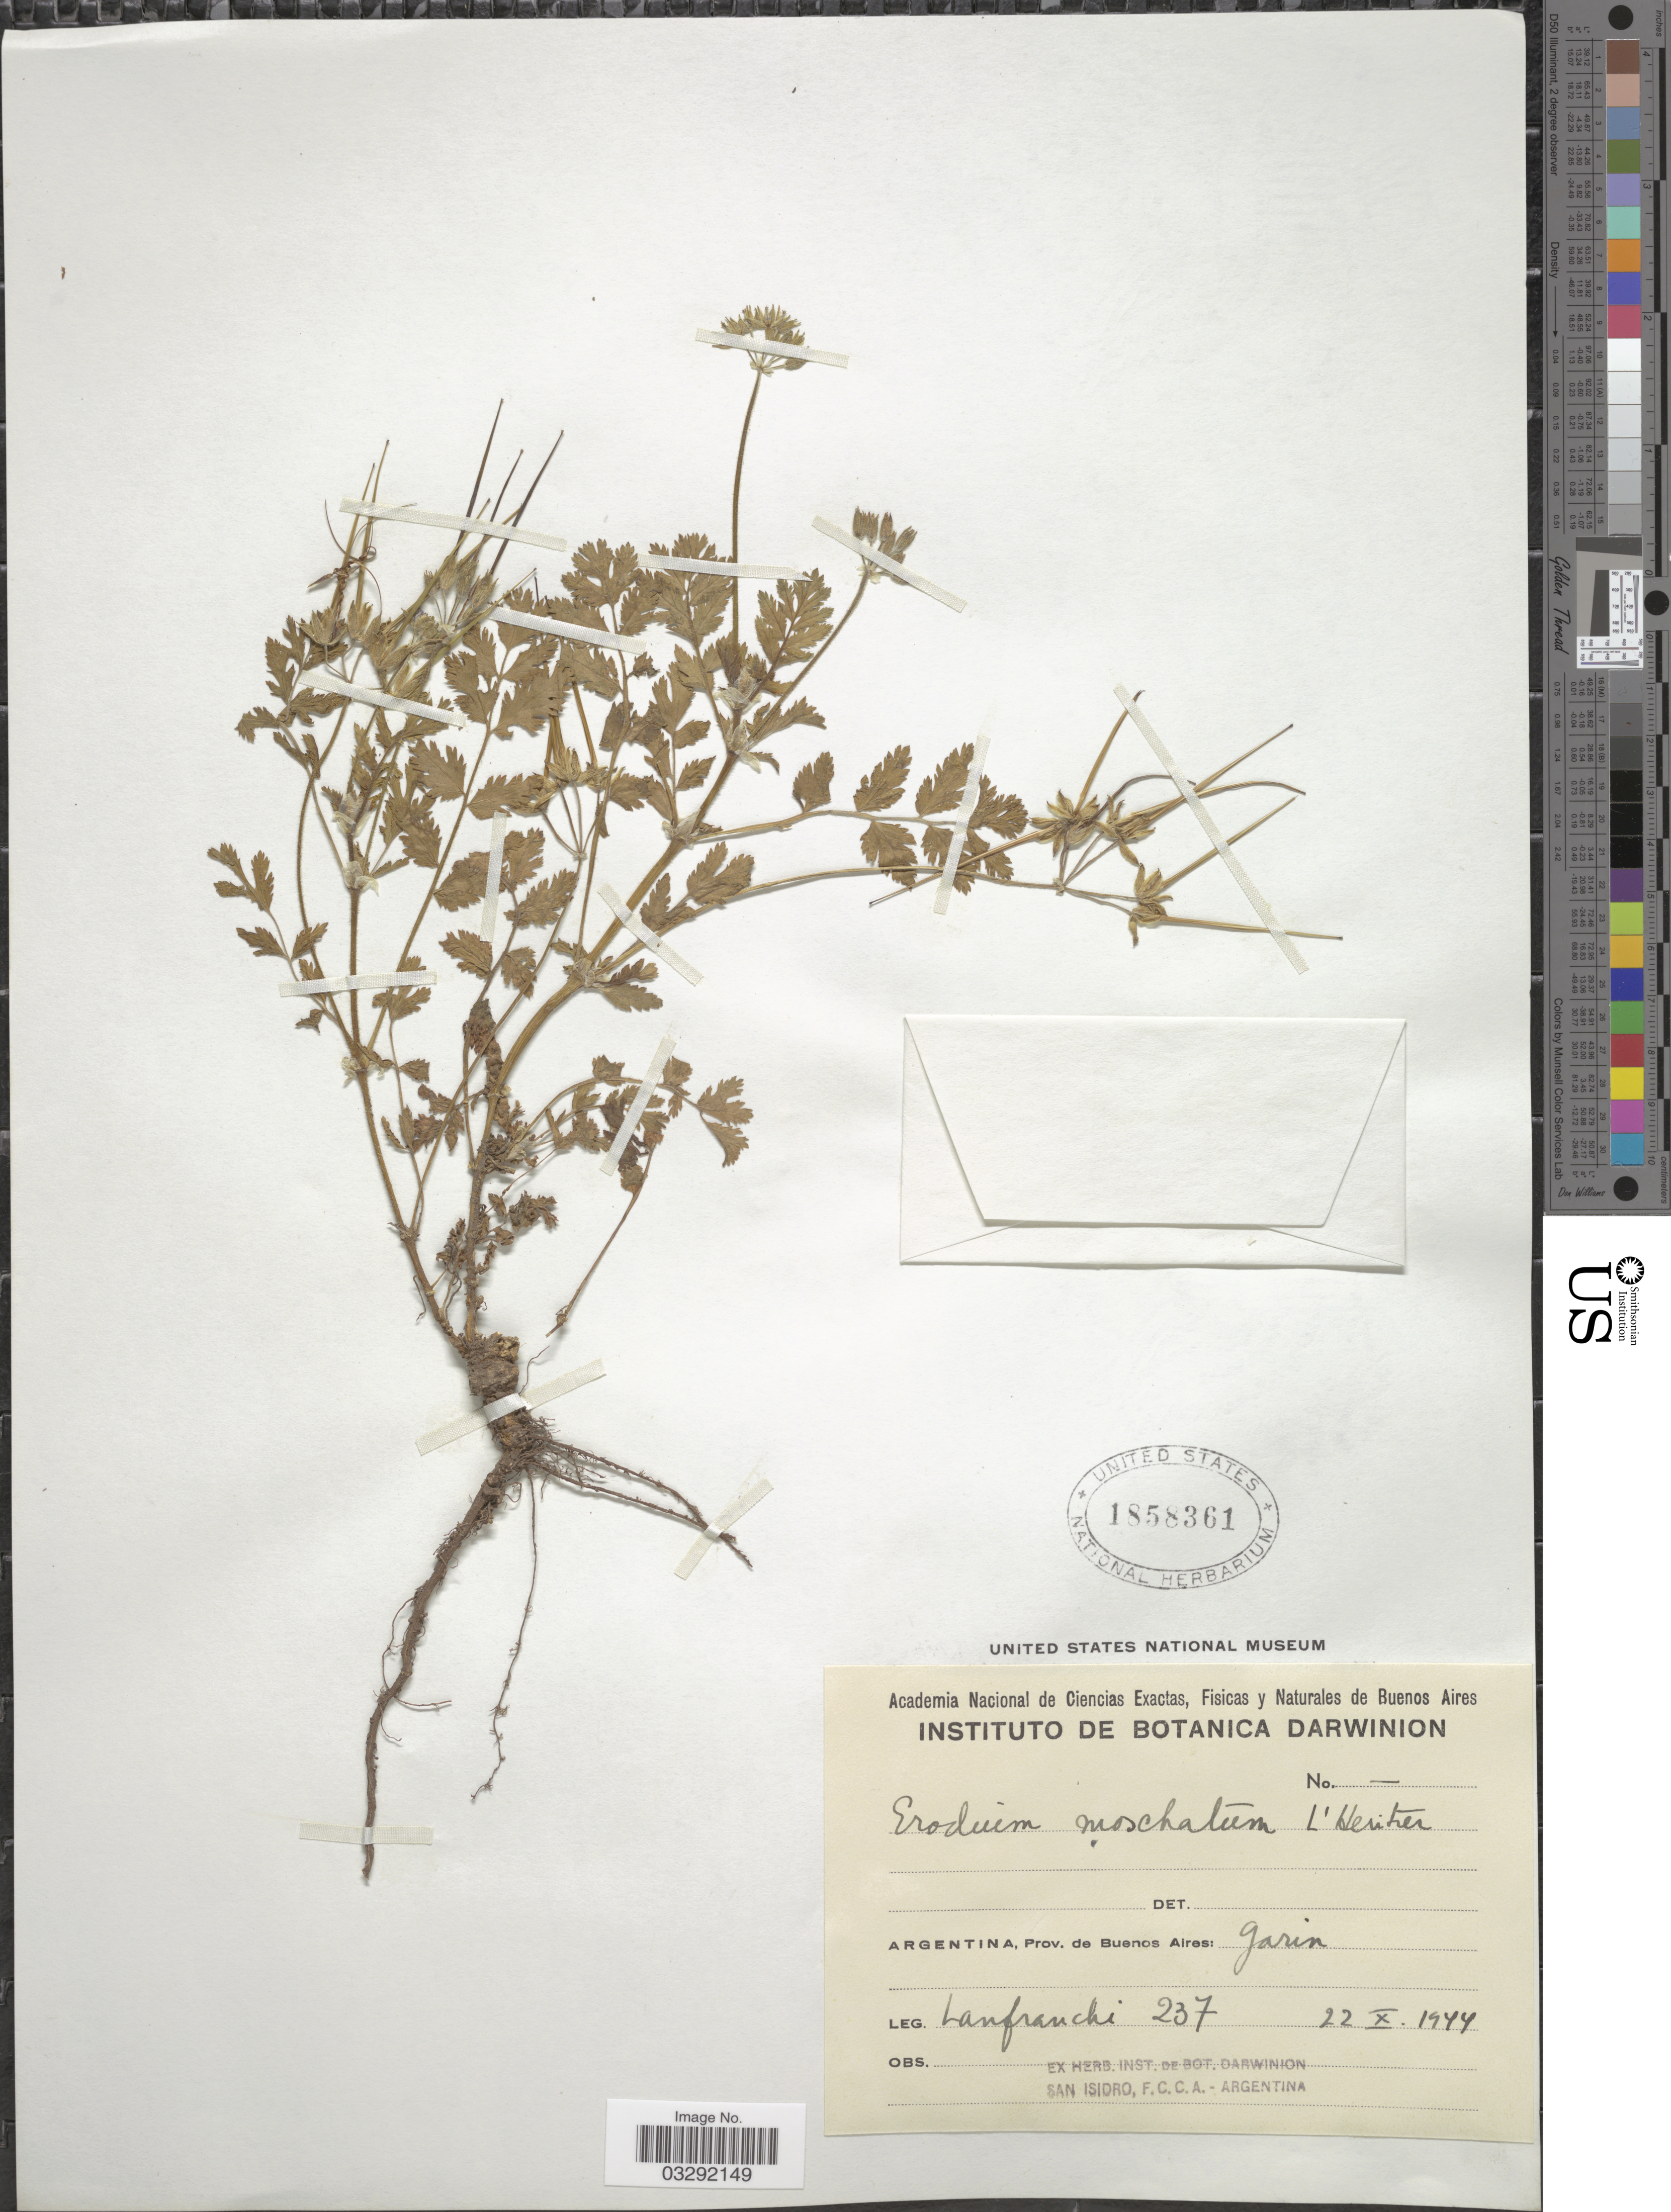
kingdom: Plantae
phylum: Tracheophyta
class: Magnoliopsida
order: Geraniales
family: Geraniaceae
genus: Erodium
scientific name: Erodium moschatum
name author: (L.) L'Hér. ex Aiton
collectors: Lanfranchi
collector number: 237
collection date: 1944-10-22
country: Argentina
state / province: Buenos Aires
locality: Garin.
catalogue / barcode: US 1858361